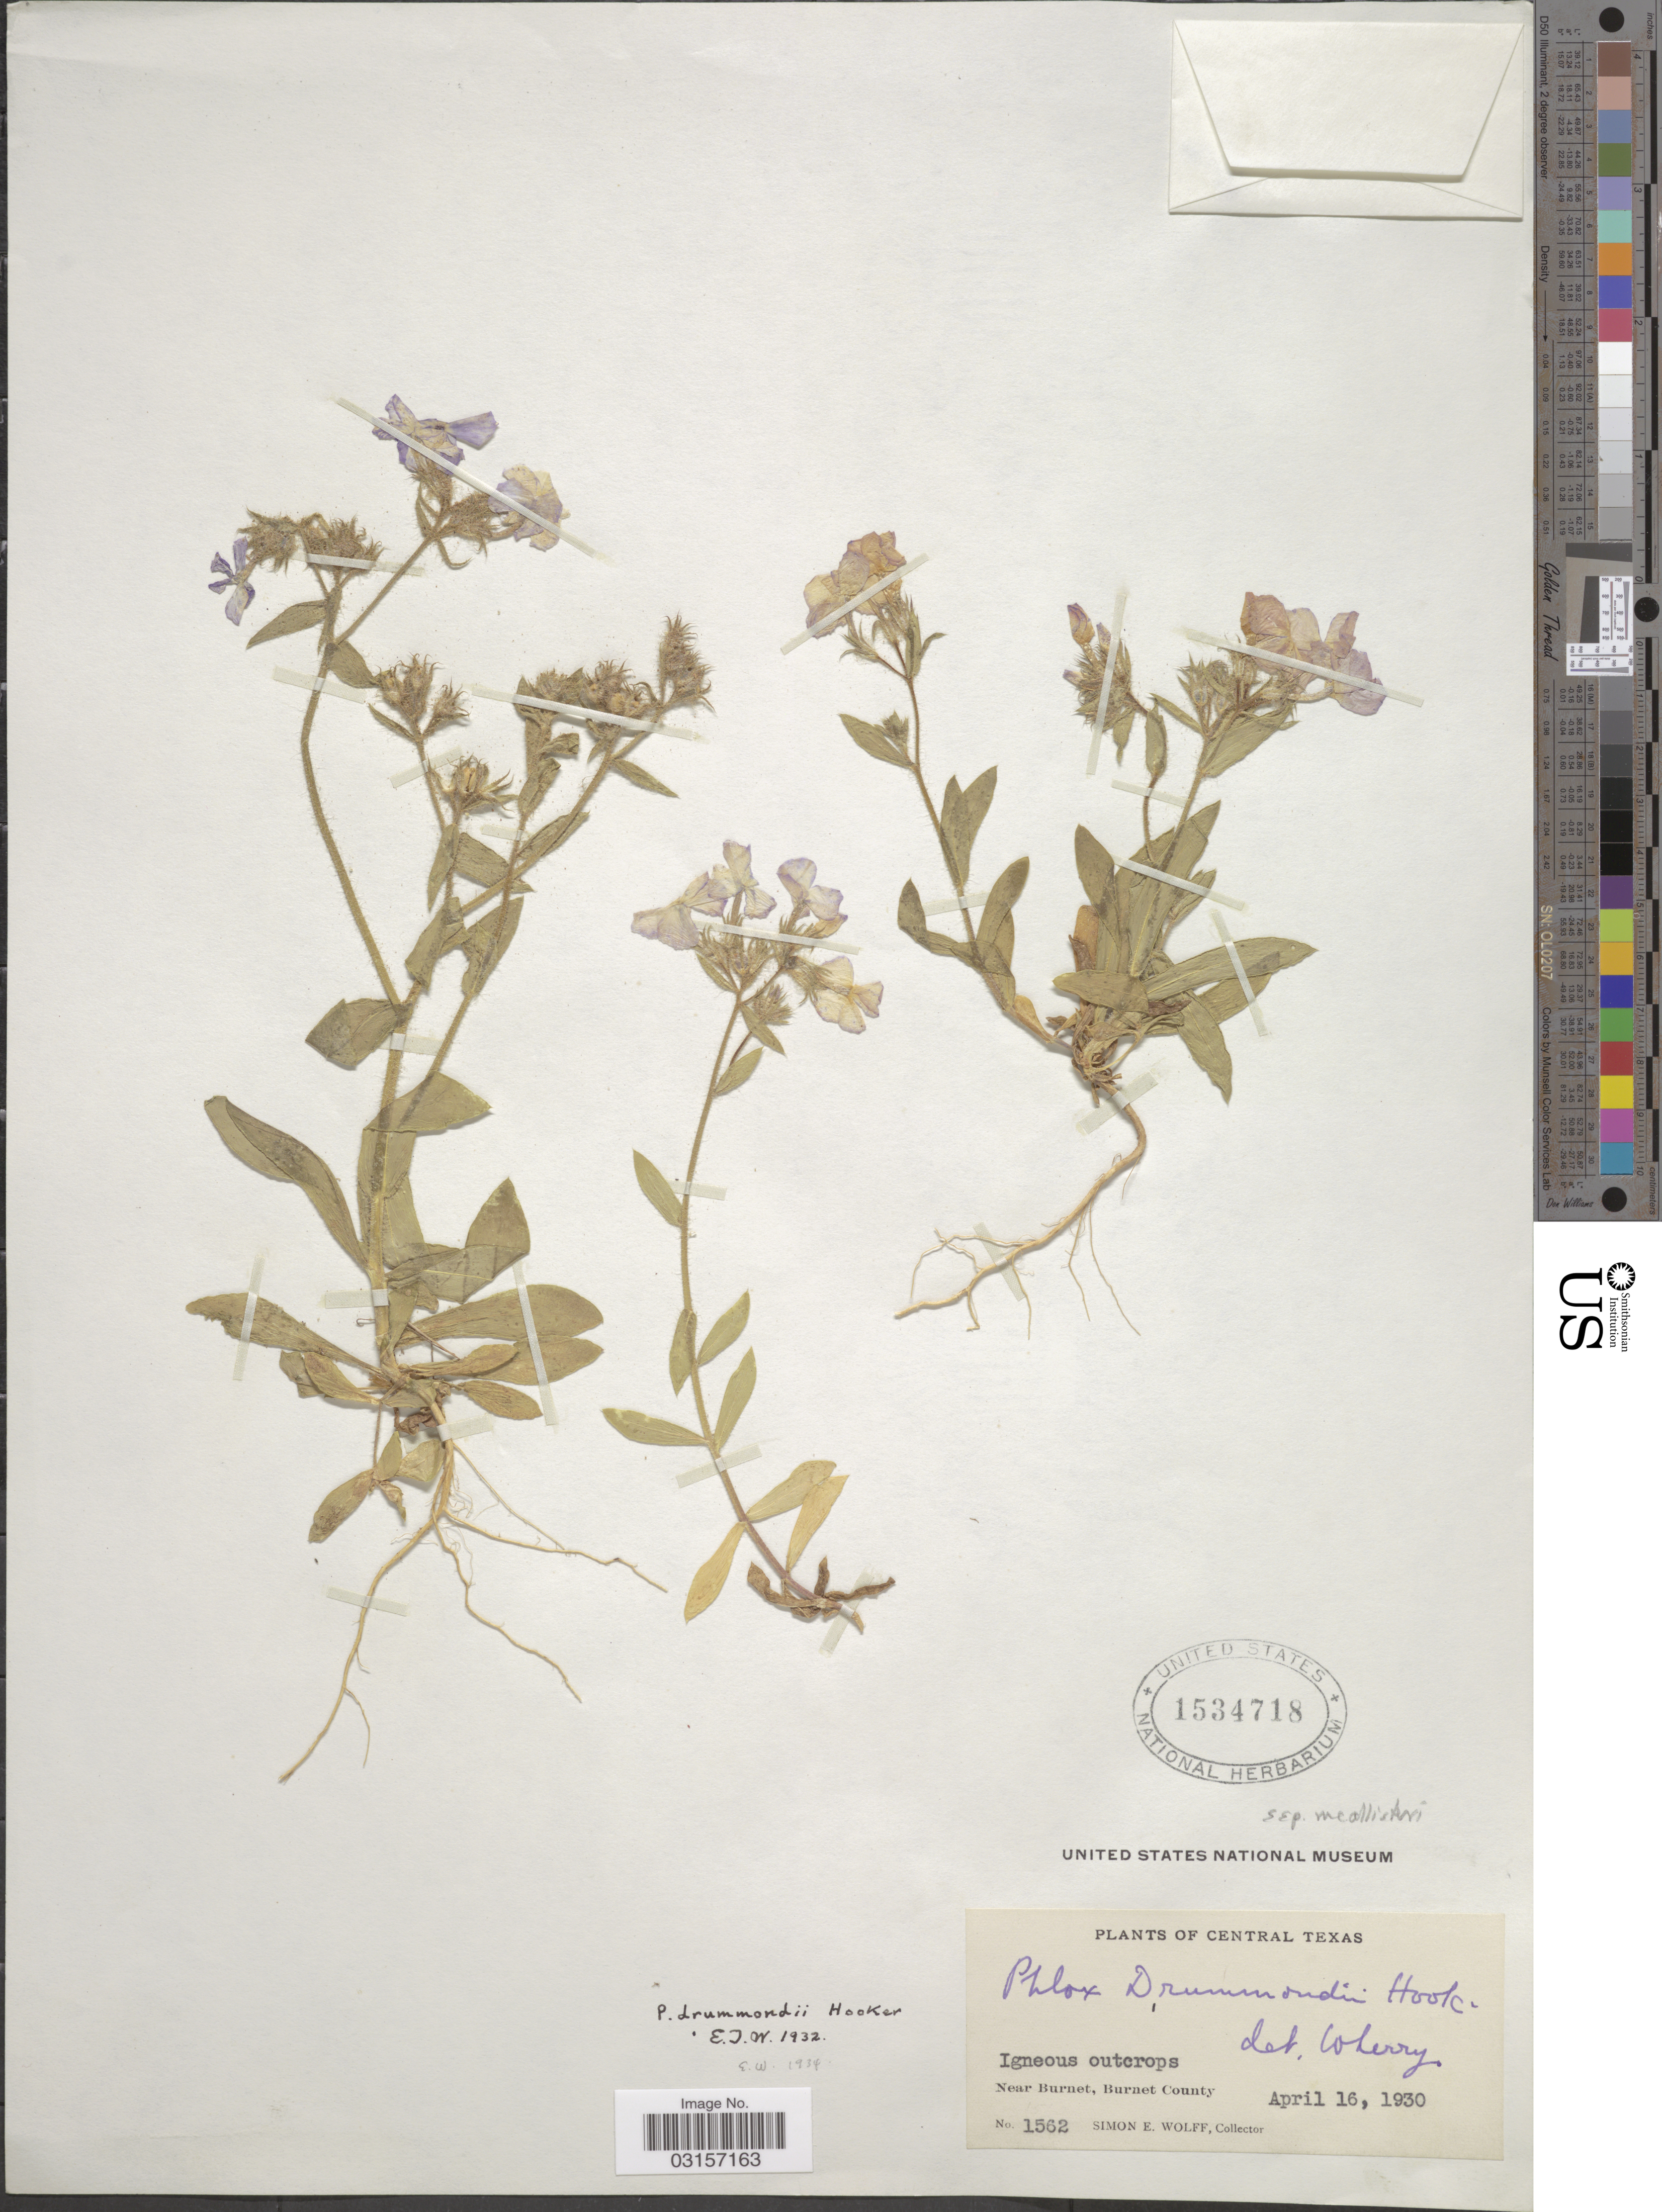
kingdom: Plantae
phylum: Tracheophyta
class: Magnoliopsida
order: Ericales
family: Polemoniaceae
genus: Phlox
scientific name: Phlox drummondii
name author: Hook.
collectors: S. E. Wolff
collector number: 1562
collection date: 1930-04-16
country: United States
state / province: Texas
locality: Central Texas, Igneous outcrops, Near Burnet, Burnet County.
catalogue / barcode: US 1534718